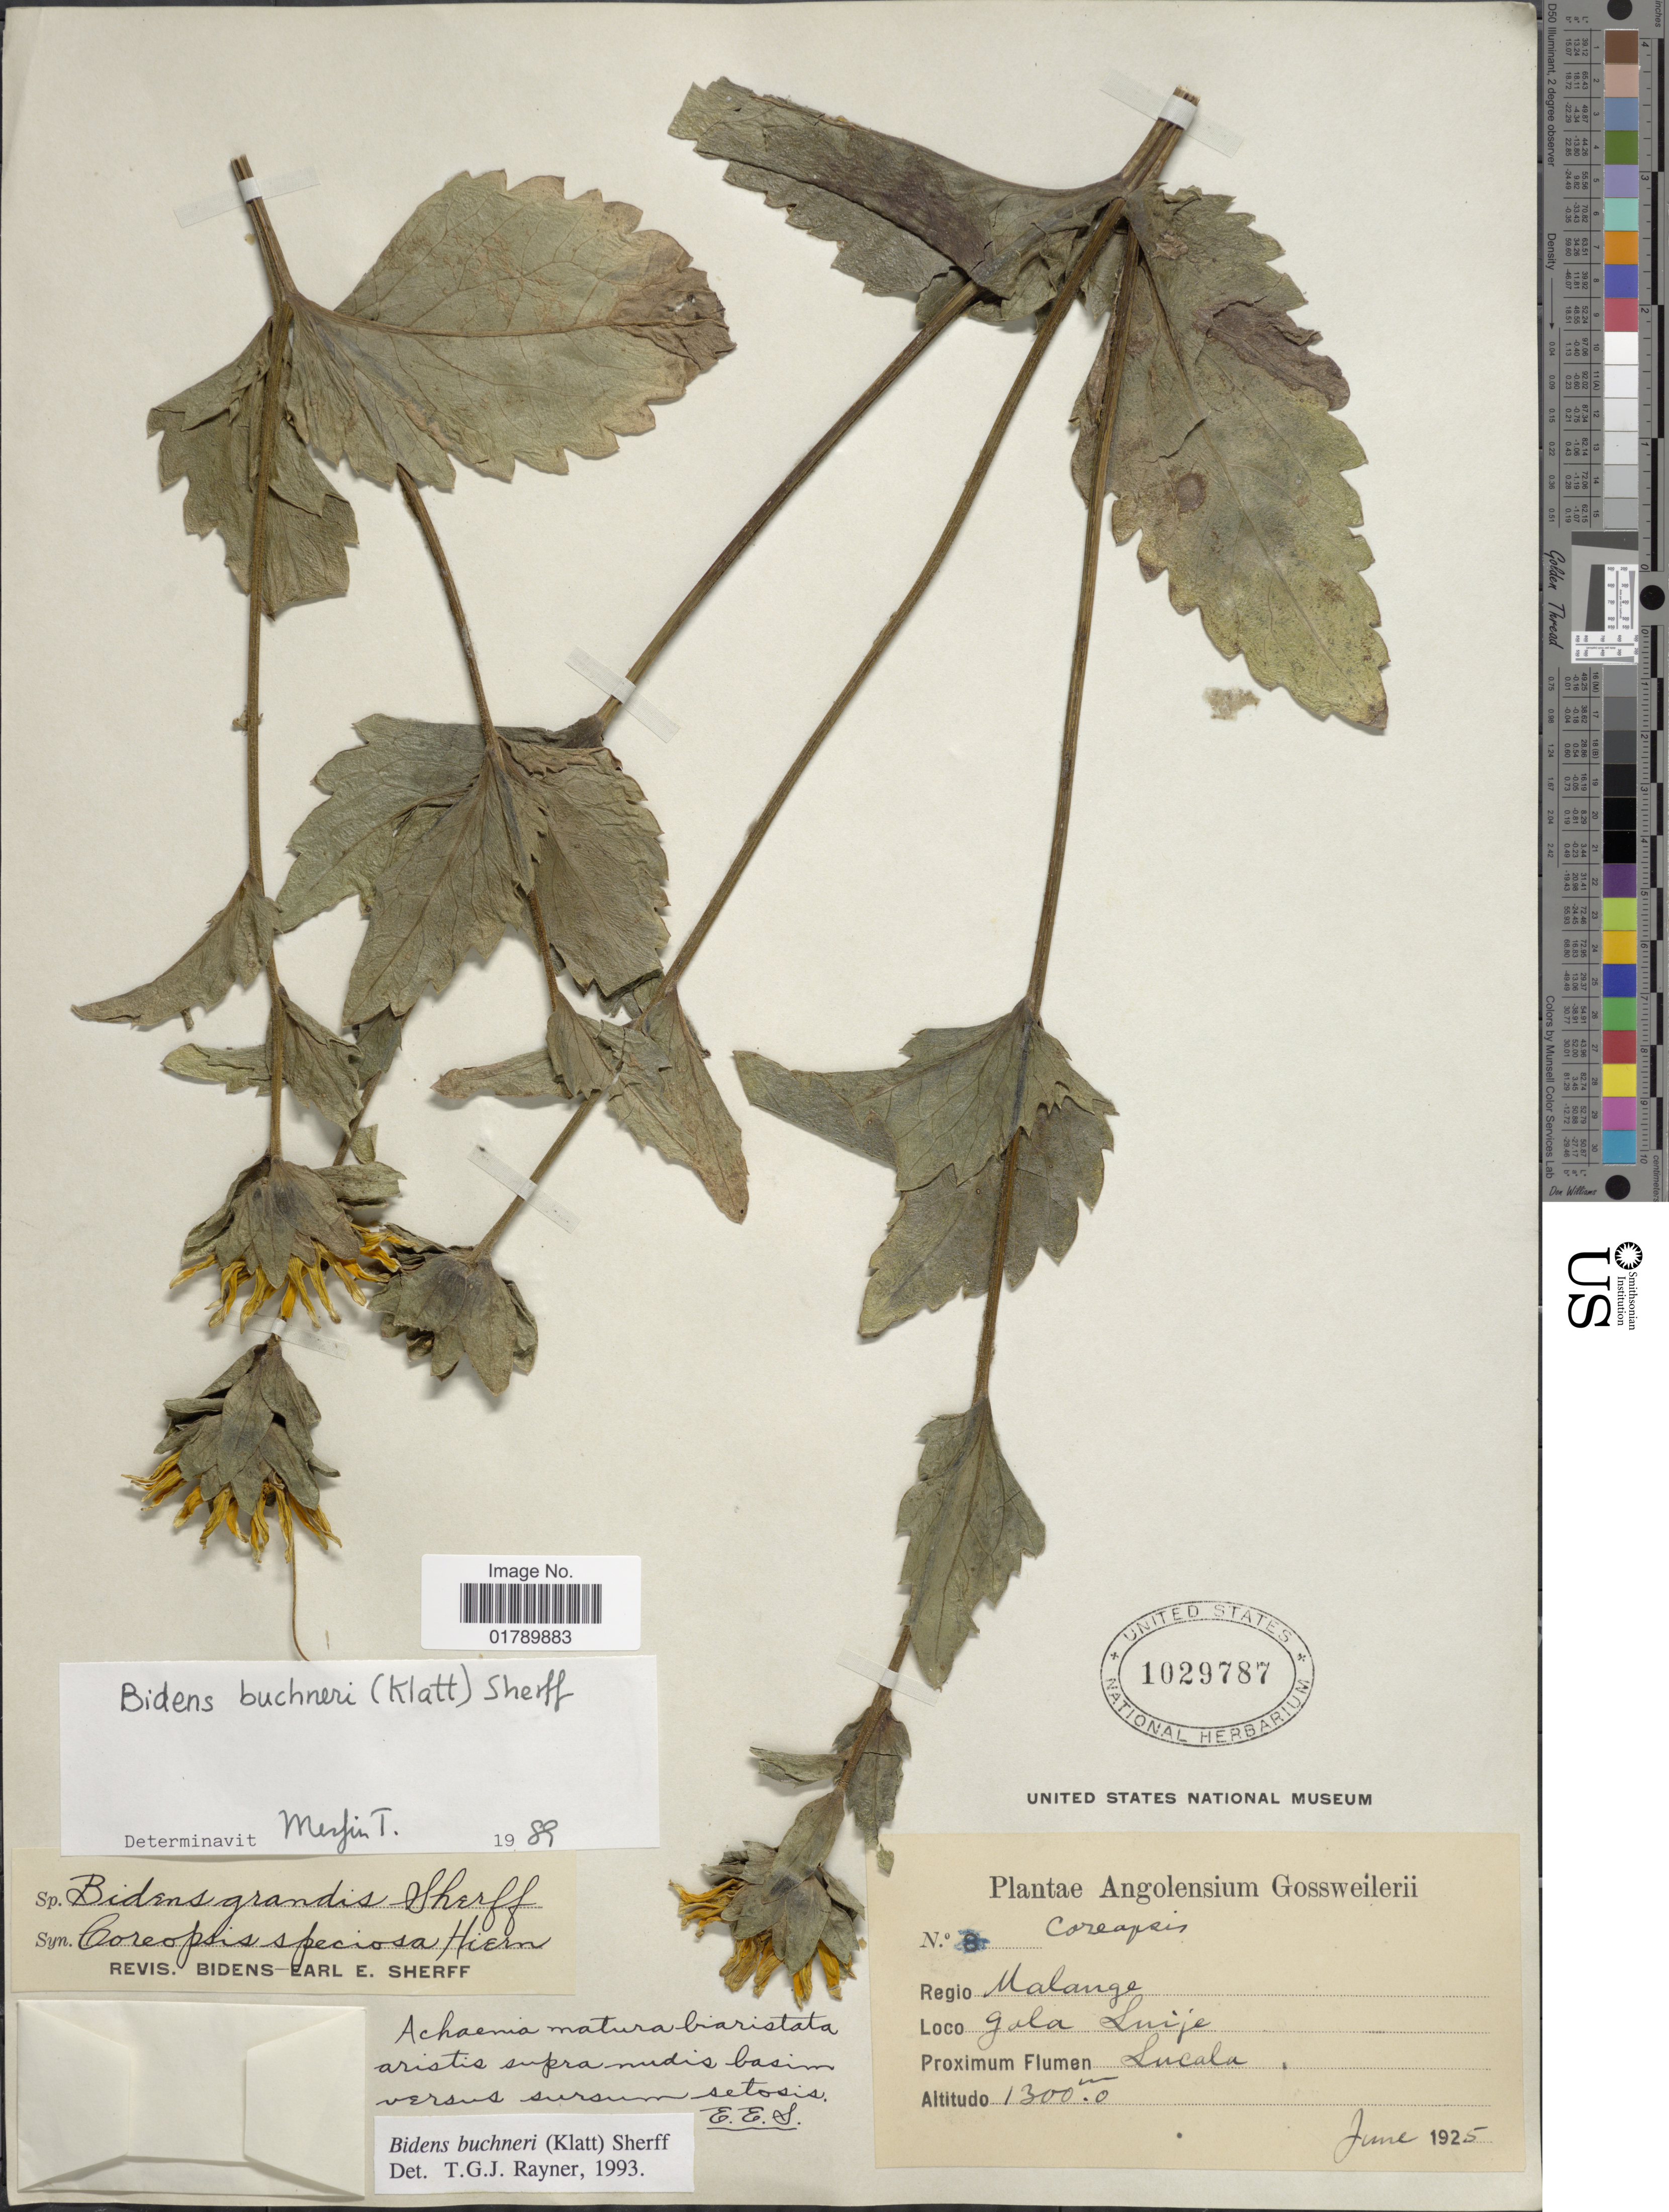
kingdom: Plantae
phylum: Tracheophyta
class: Magnoliopsida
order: Asterales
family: Asteraceae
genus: Bidens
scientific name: Bidens buchneri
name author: (Klatt) Sherff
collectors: Gossweiler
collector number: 8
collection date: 1925-06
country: Angola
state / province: Malange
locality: Regio Malange. Gola Luije. Proximum Flumen Lucala.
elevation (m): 1300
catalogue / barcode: US 1029787